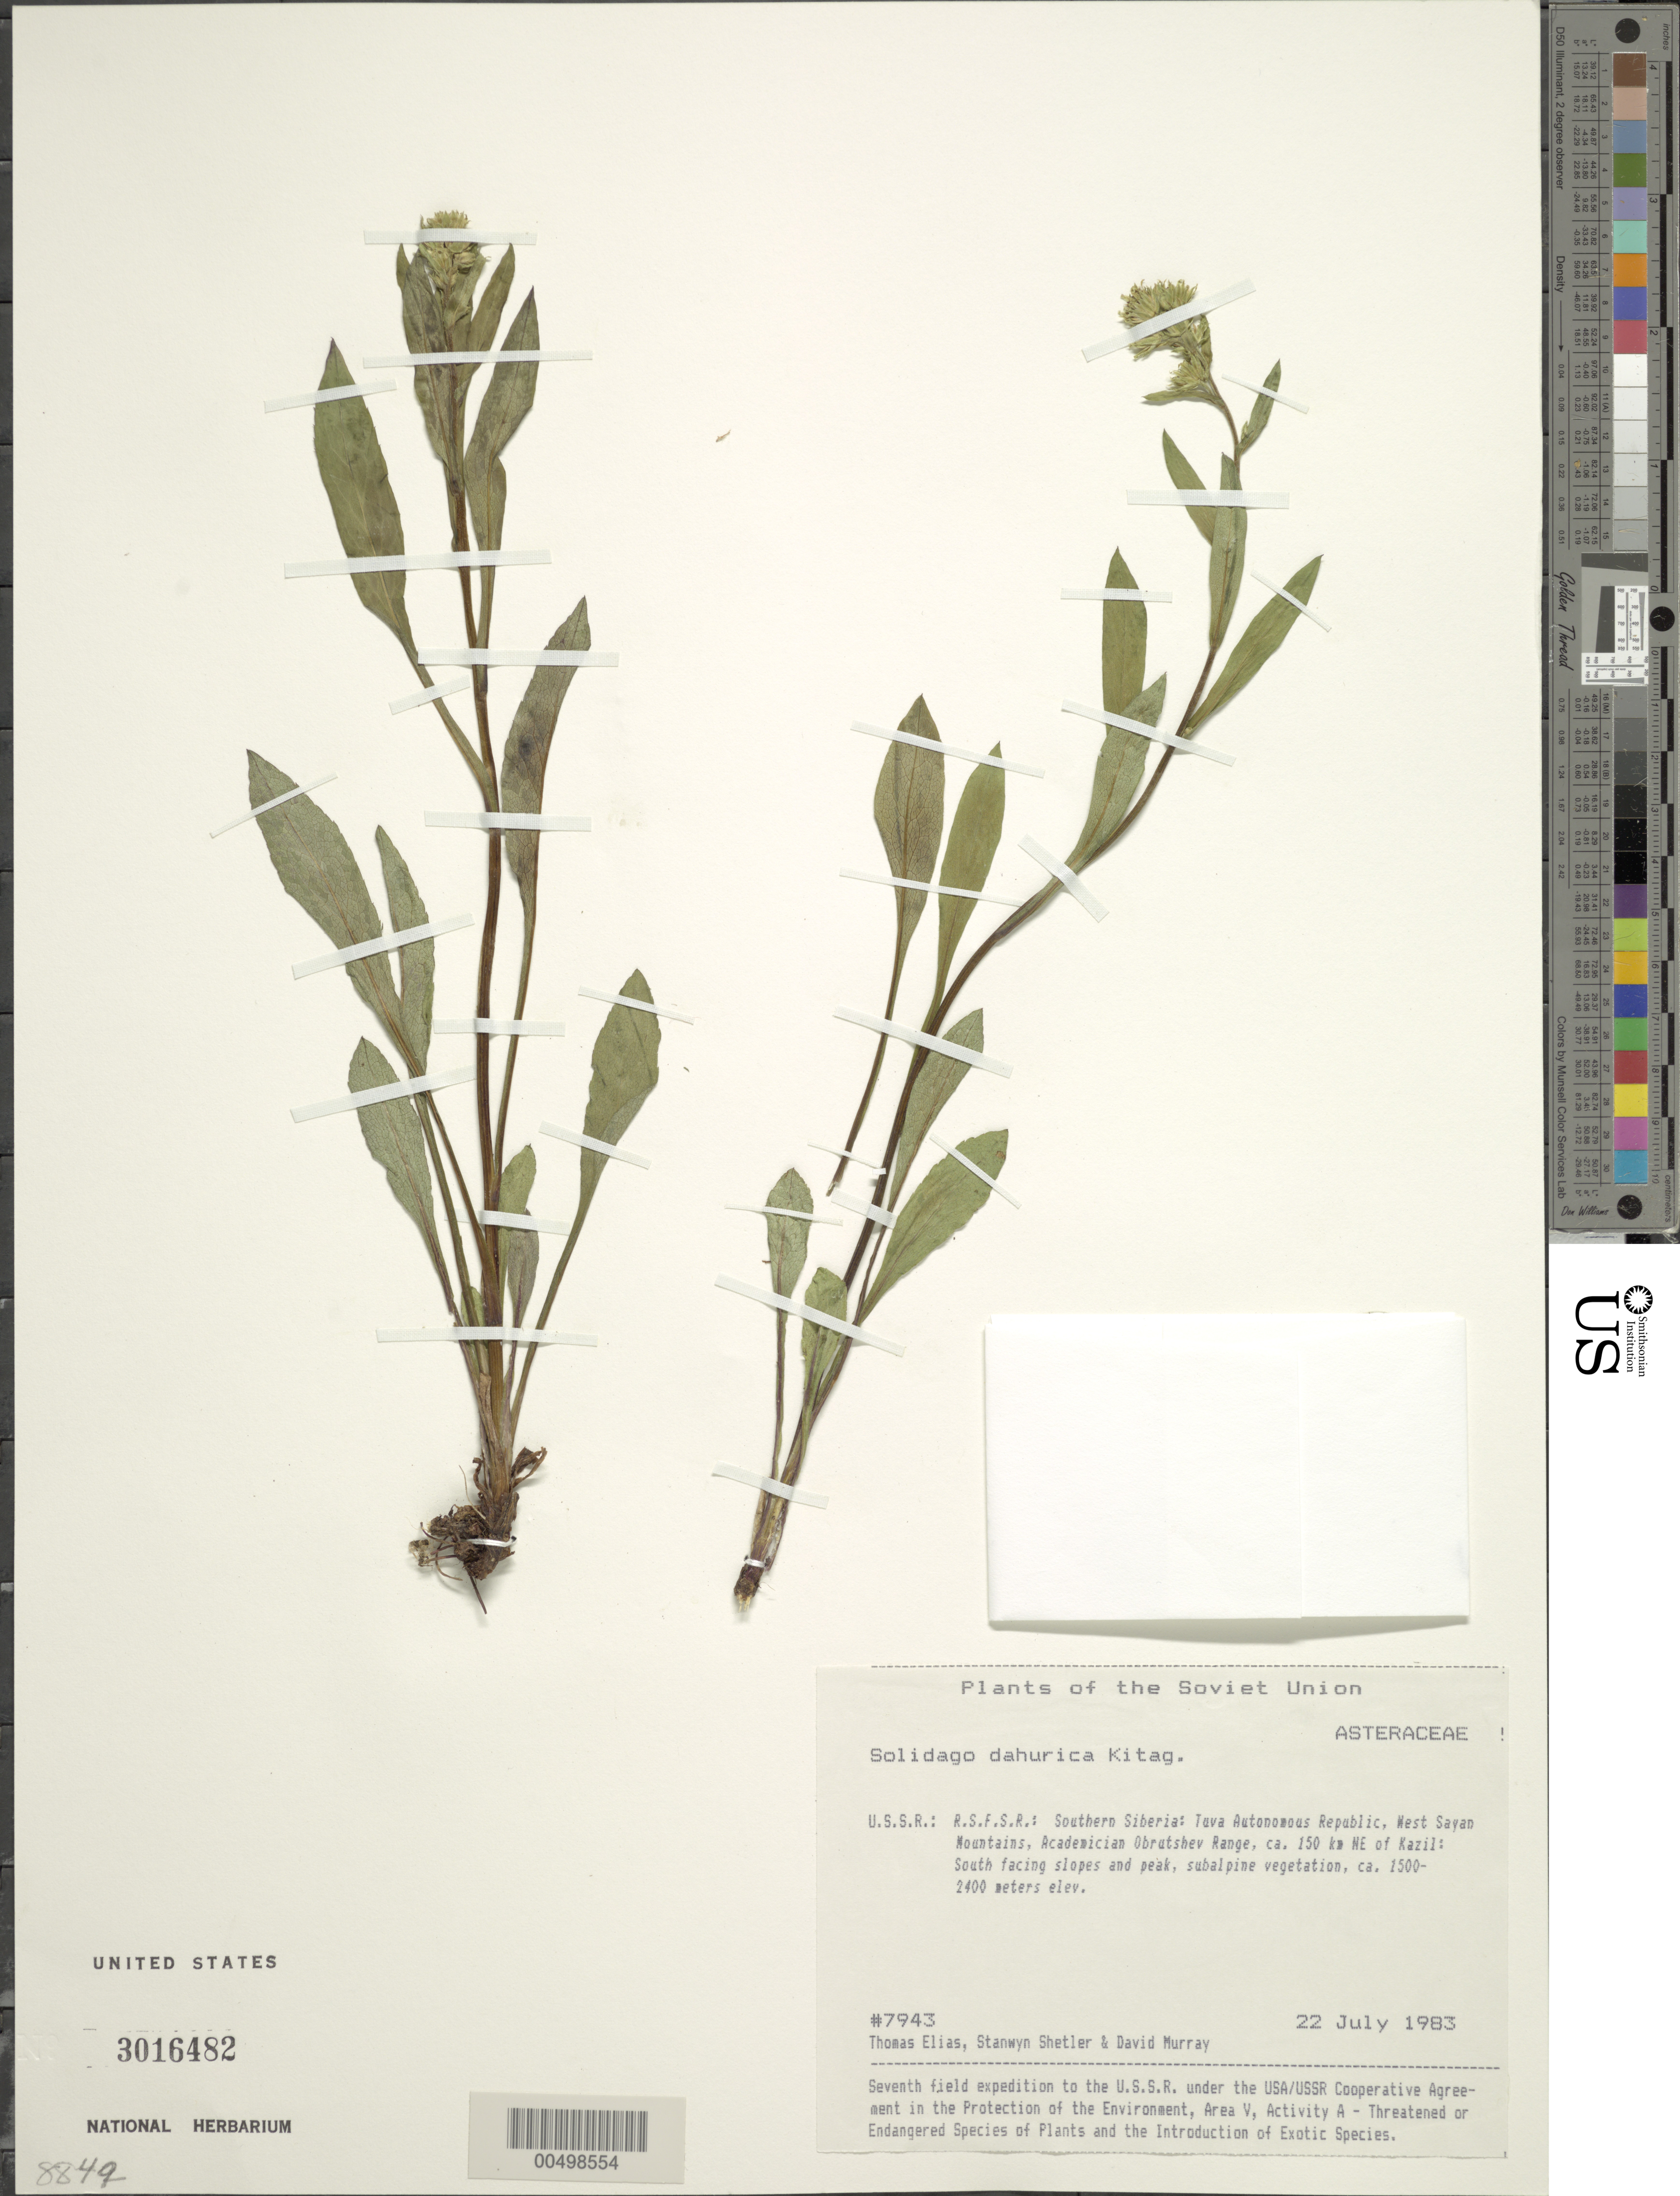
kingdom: Plantae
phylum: Tracheophyta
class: Magnoliopsida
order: Asterales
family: Asteraceae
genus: Solidago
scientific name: Solidago virgaurea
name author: L.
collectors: T. Elias, S. Shetler & D. F. Murray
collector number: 7943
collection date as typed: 22 Jul 1983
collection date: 1983-07-22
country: Russian Federation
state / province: Tuva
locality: West Sayan Mountains, Academician Obrutshev Range, ca. 150 km NE of Kazil [Kyzyl]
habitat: south-facing slopes and peak, subalpine vegetation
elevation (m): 1500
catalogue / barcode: US 3016482